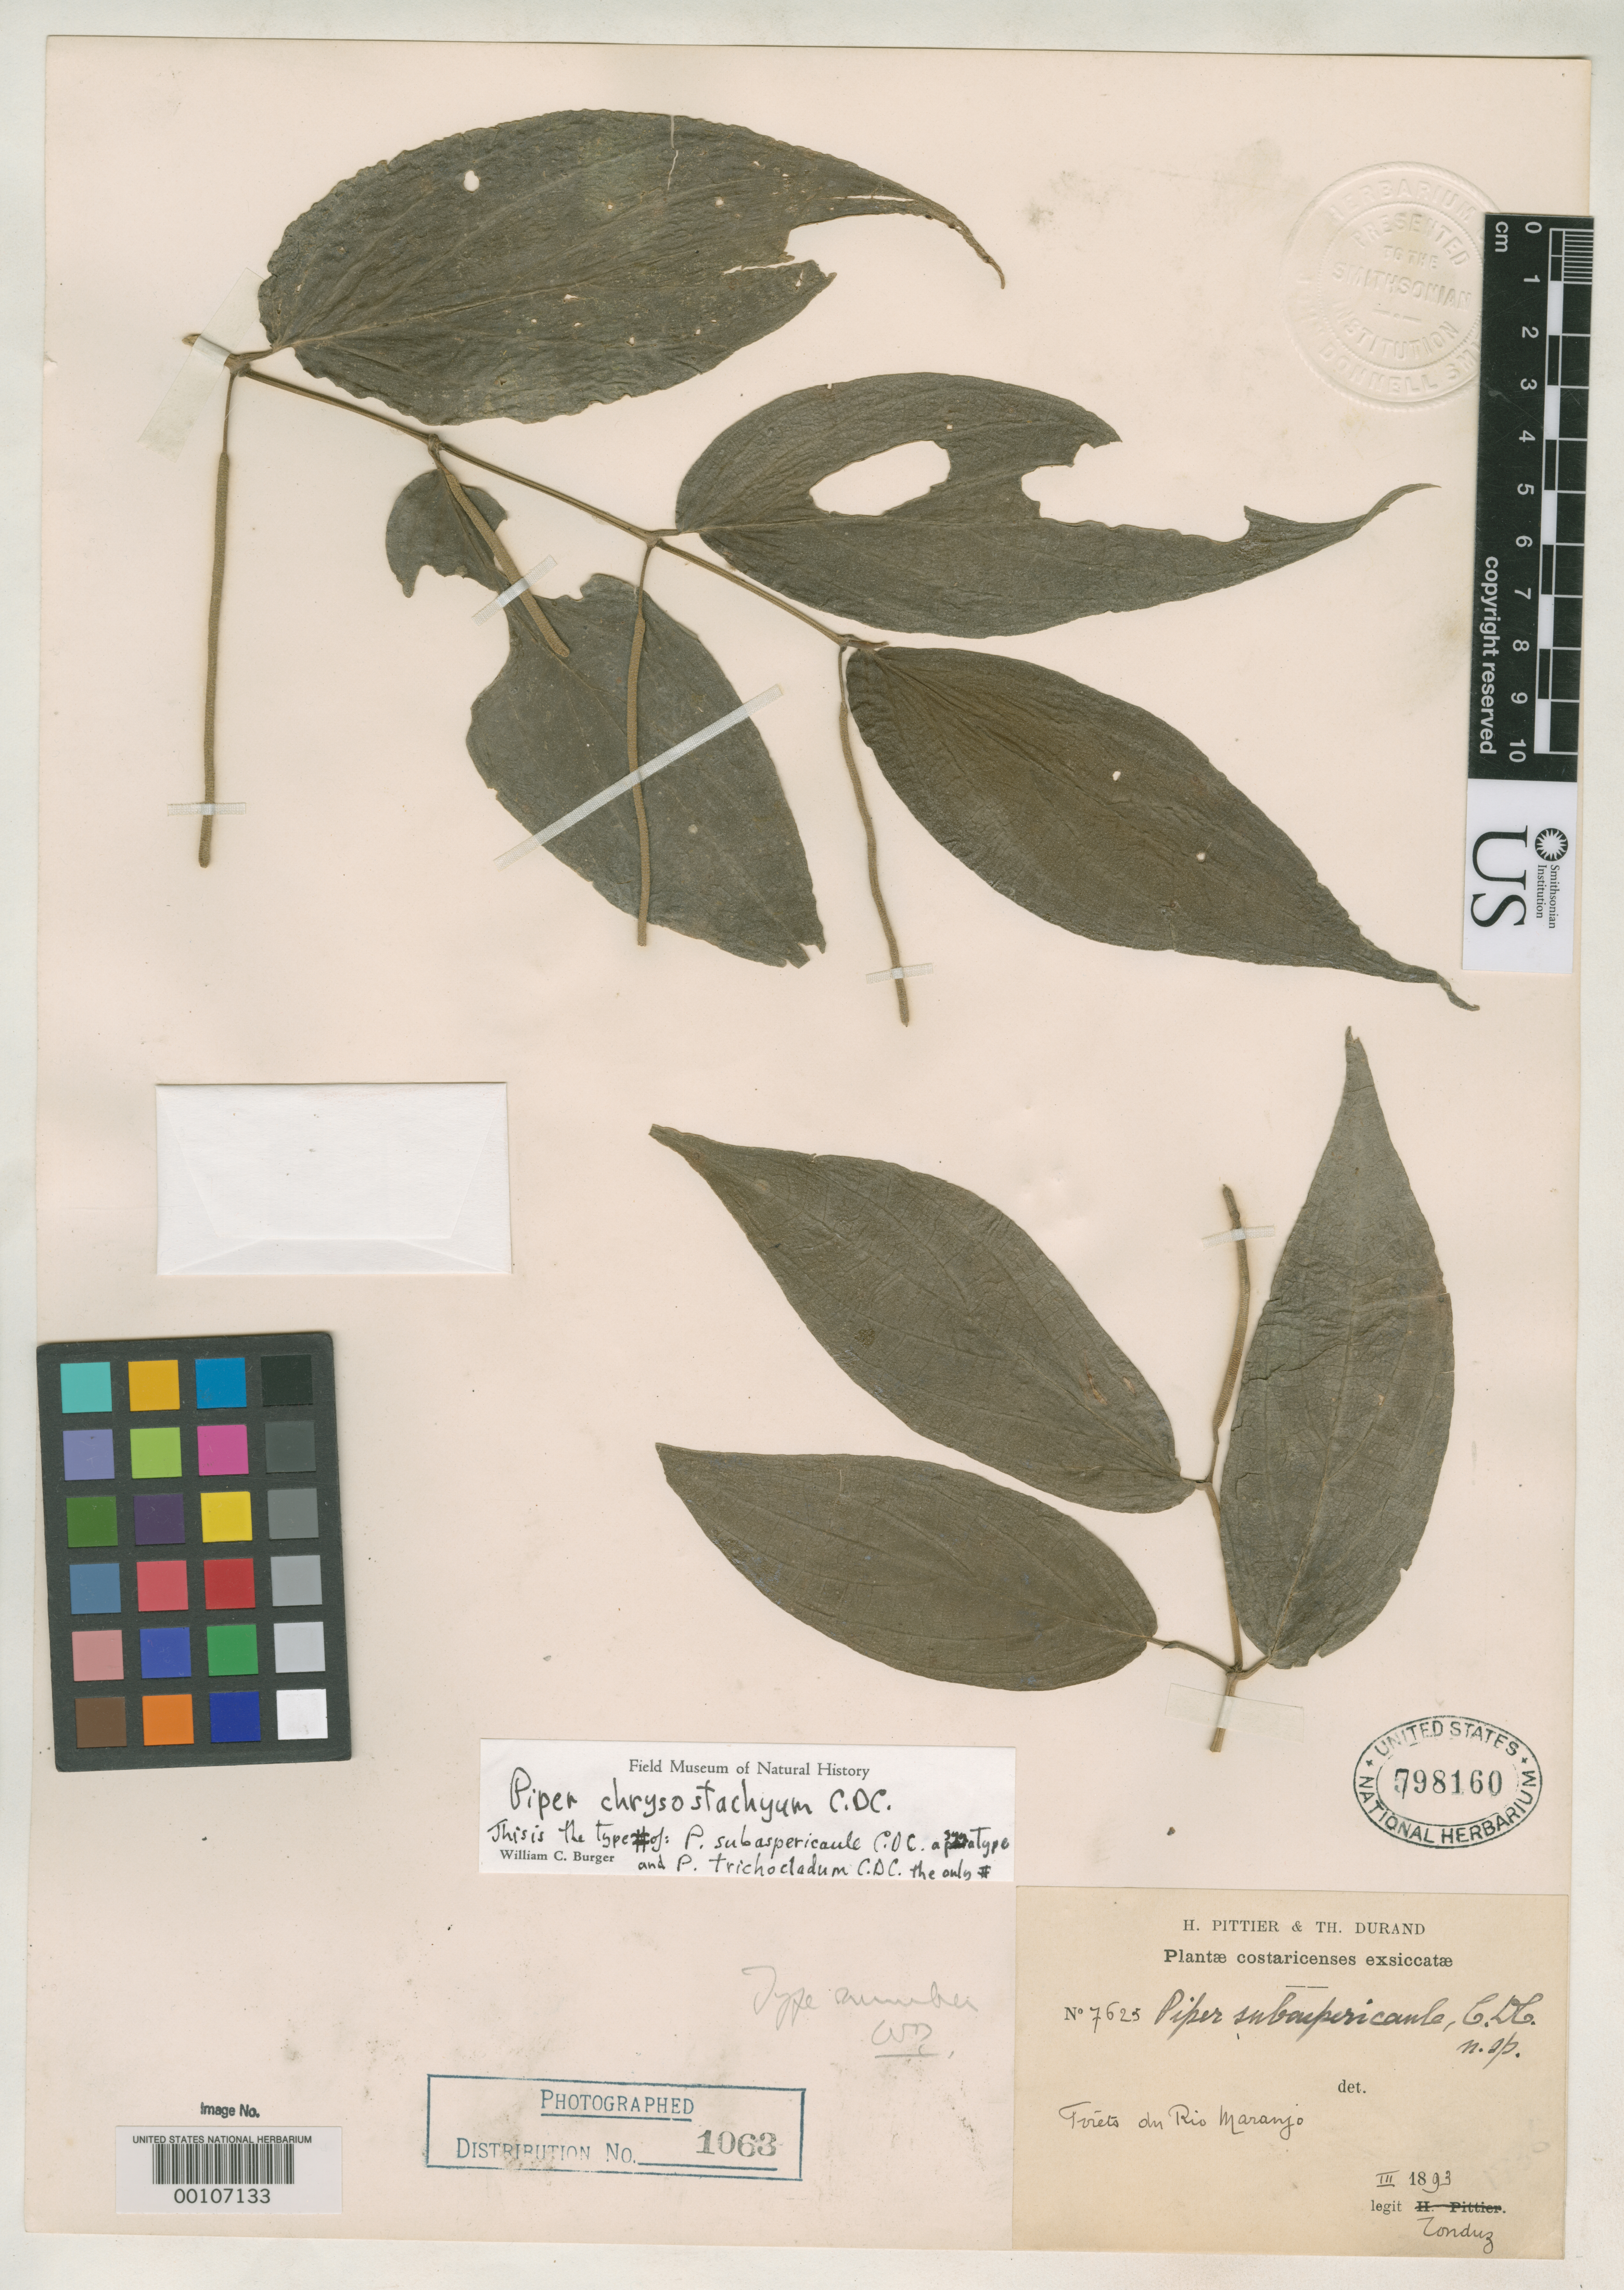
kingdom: Plantae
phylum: Tracheophyta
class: Magnoliopsida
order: Piperales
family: Piperaceae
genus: Piper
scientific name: Piper trichocladum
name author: C. DC. in Pittier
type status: Isotype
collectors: A. Tonduz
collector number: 7625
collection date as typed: Mar 1893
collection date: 1893-03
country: Costa Rica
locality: Rio Naranjo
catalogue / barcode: US 798160